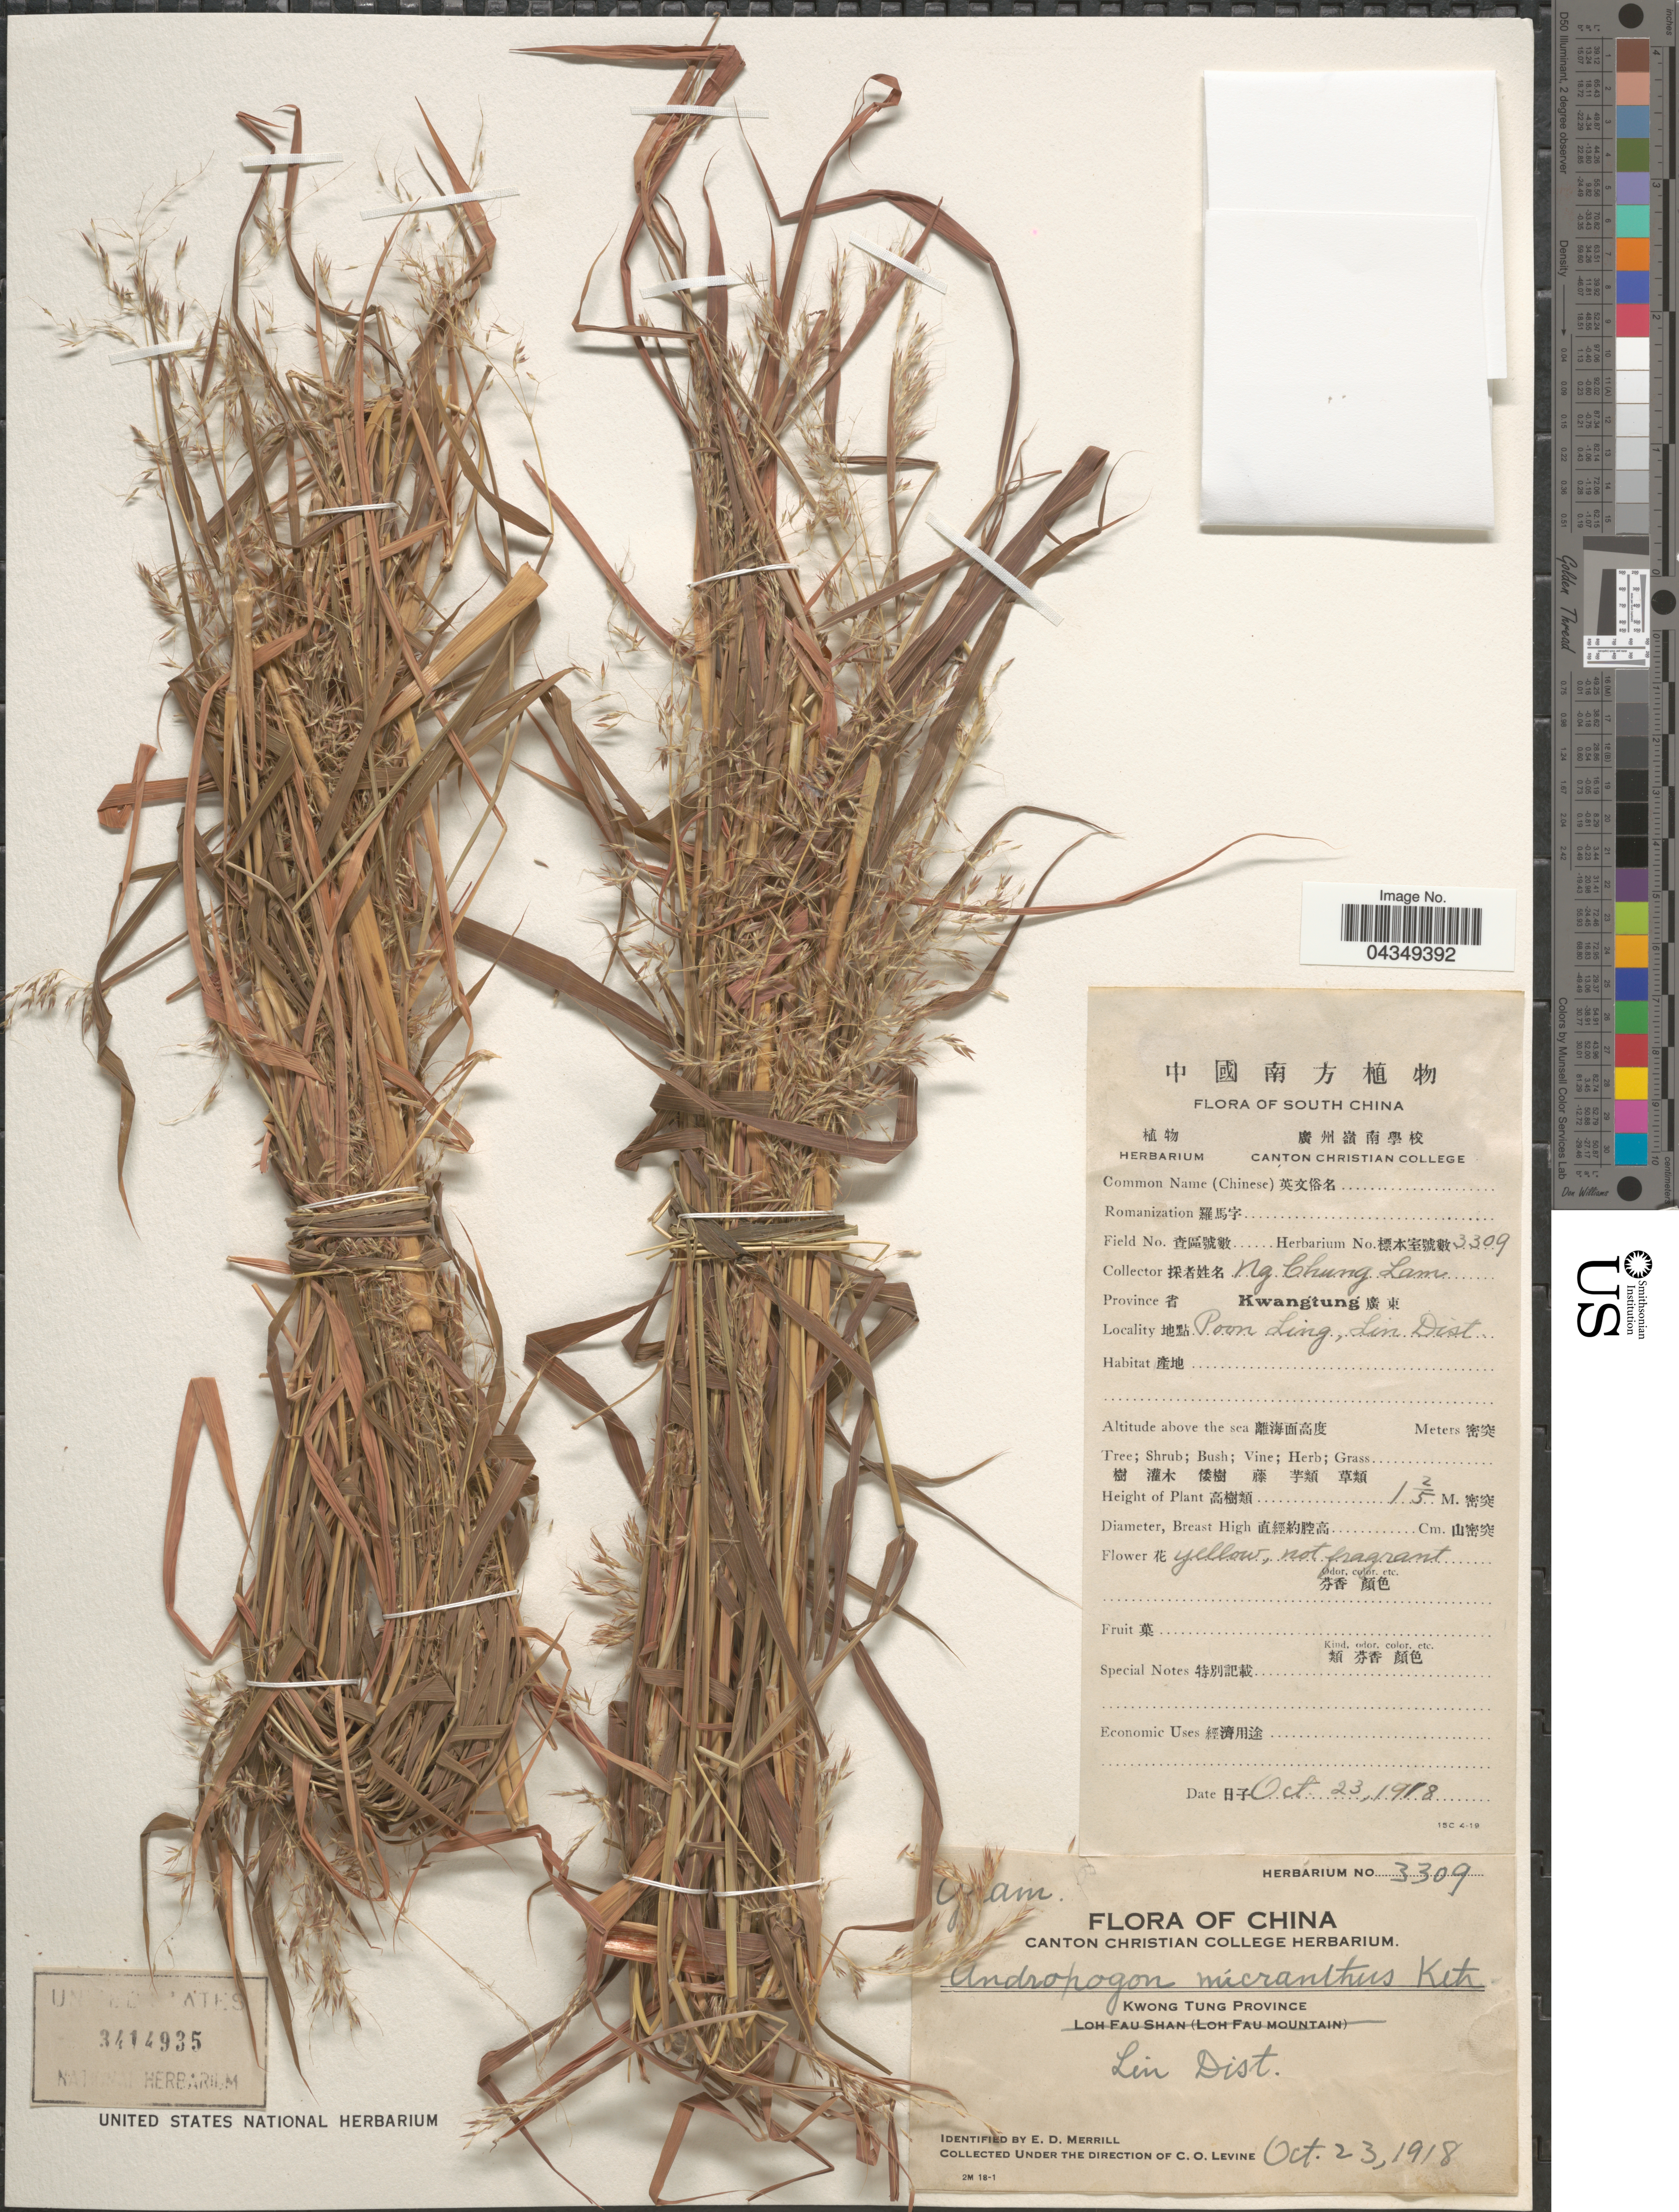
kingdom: Plantae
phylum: Tracheophyta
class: Liliopsida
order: Poales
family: Poaceae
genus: Capillipedium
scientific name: Capillipedium parviflorum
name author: (R. Br.) Stapf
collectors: N. C. Lam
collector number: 3309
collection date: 1918-10-23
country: China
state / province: Guangdong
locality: Kwong Tung Province. Lin Dist. Poon Ling.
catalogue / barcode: US 3414935